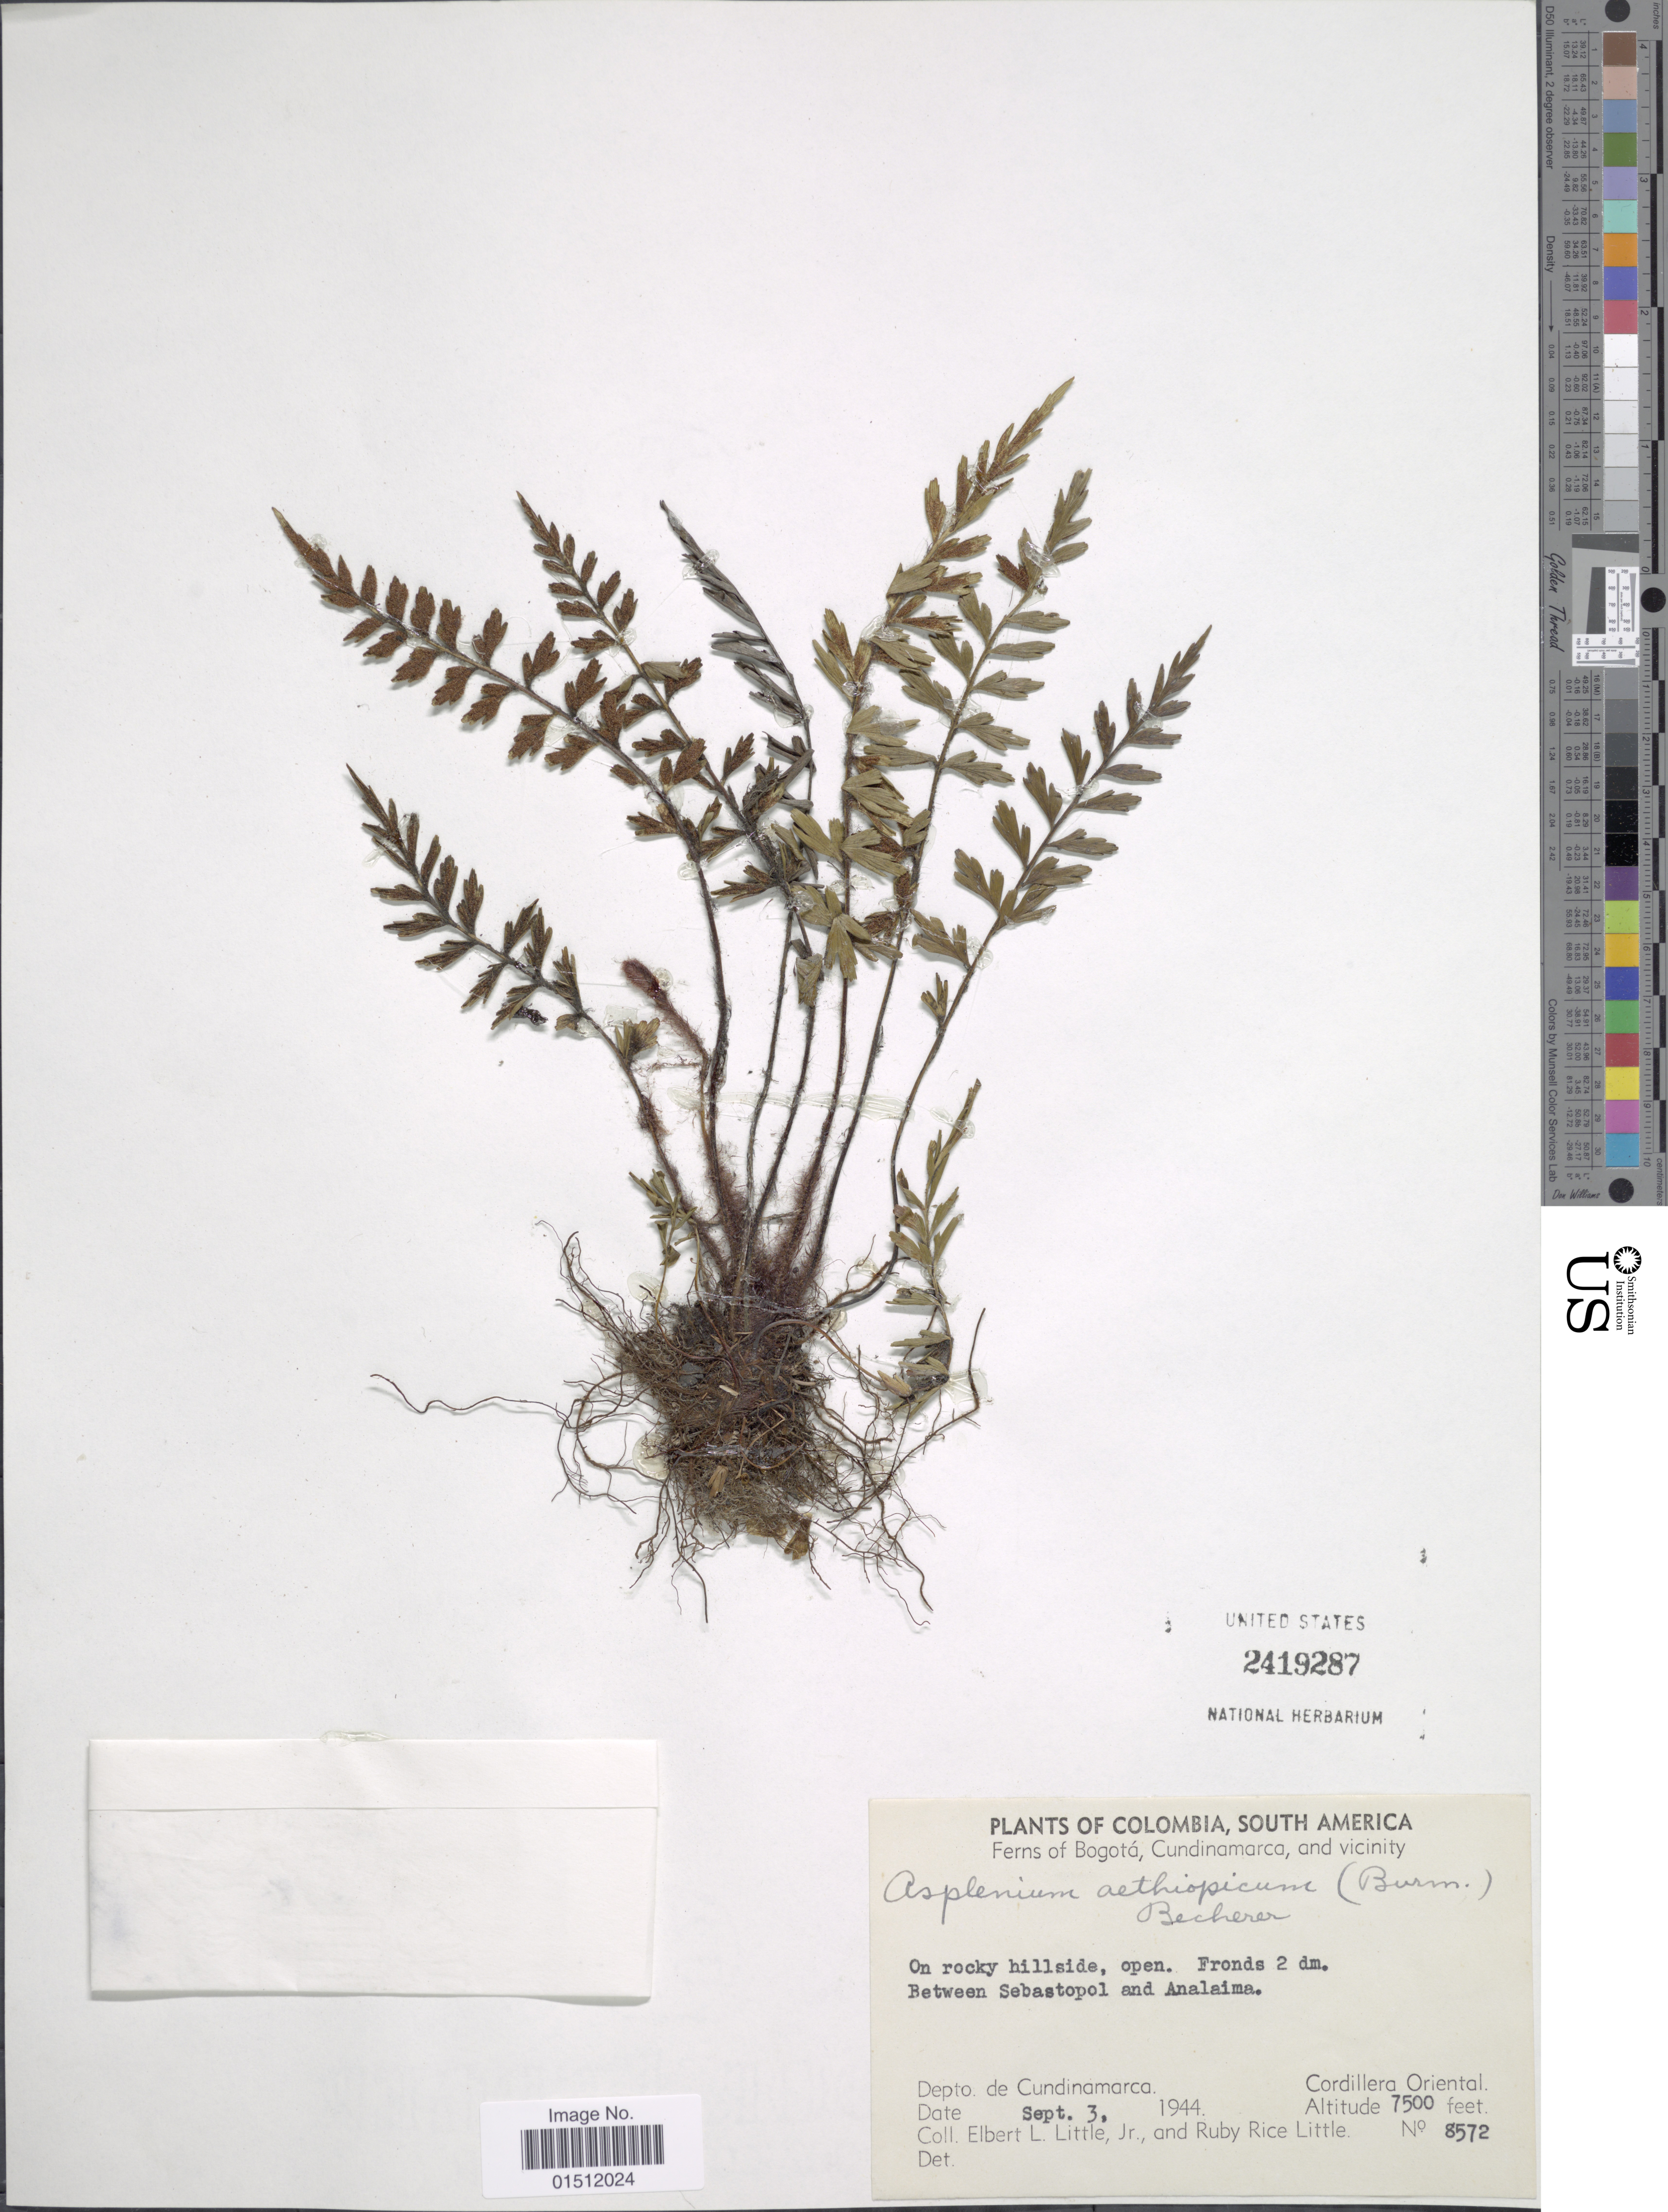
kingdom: Plantae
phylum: Tracheophyta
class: Polypodiopsida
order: Polypodiales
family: Aspleniaceae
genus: Asplenium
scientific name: Asplenium praemorsum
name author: Sw.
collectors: E. L. Little & R. R. Little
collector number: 8572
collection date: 1944-09-03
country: Colombia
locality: Bogota, Cundinamarca, and vicinity, Depto. de Cundinamarca. Cordillera Oriental.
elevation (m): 2286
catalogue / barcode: US 2419287